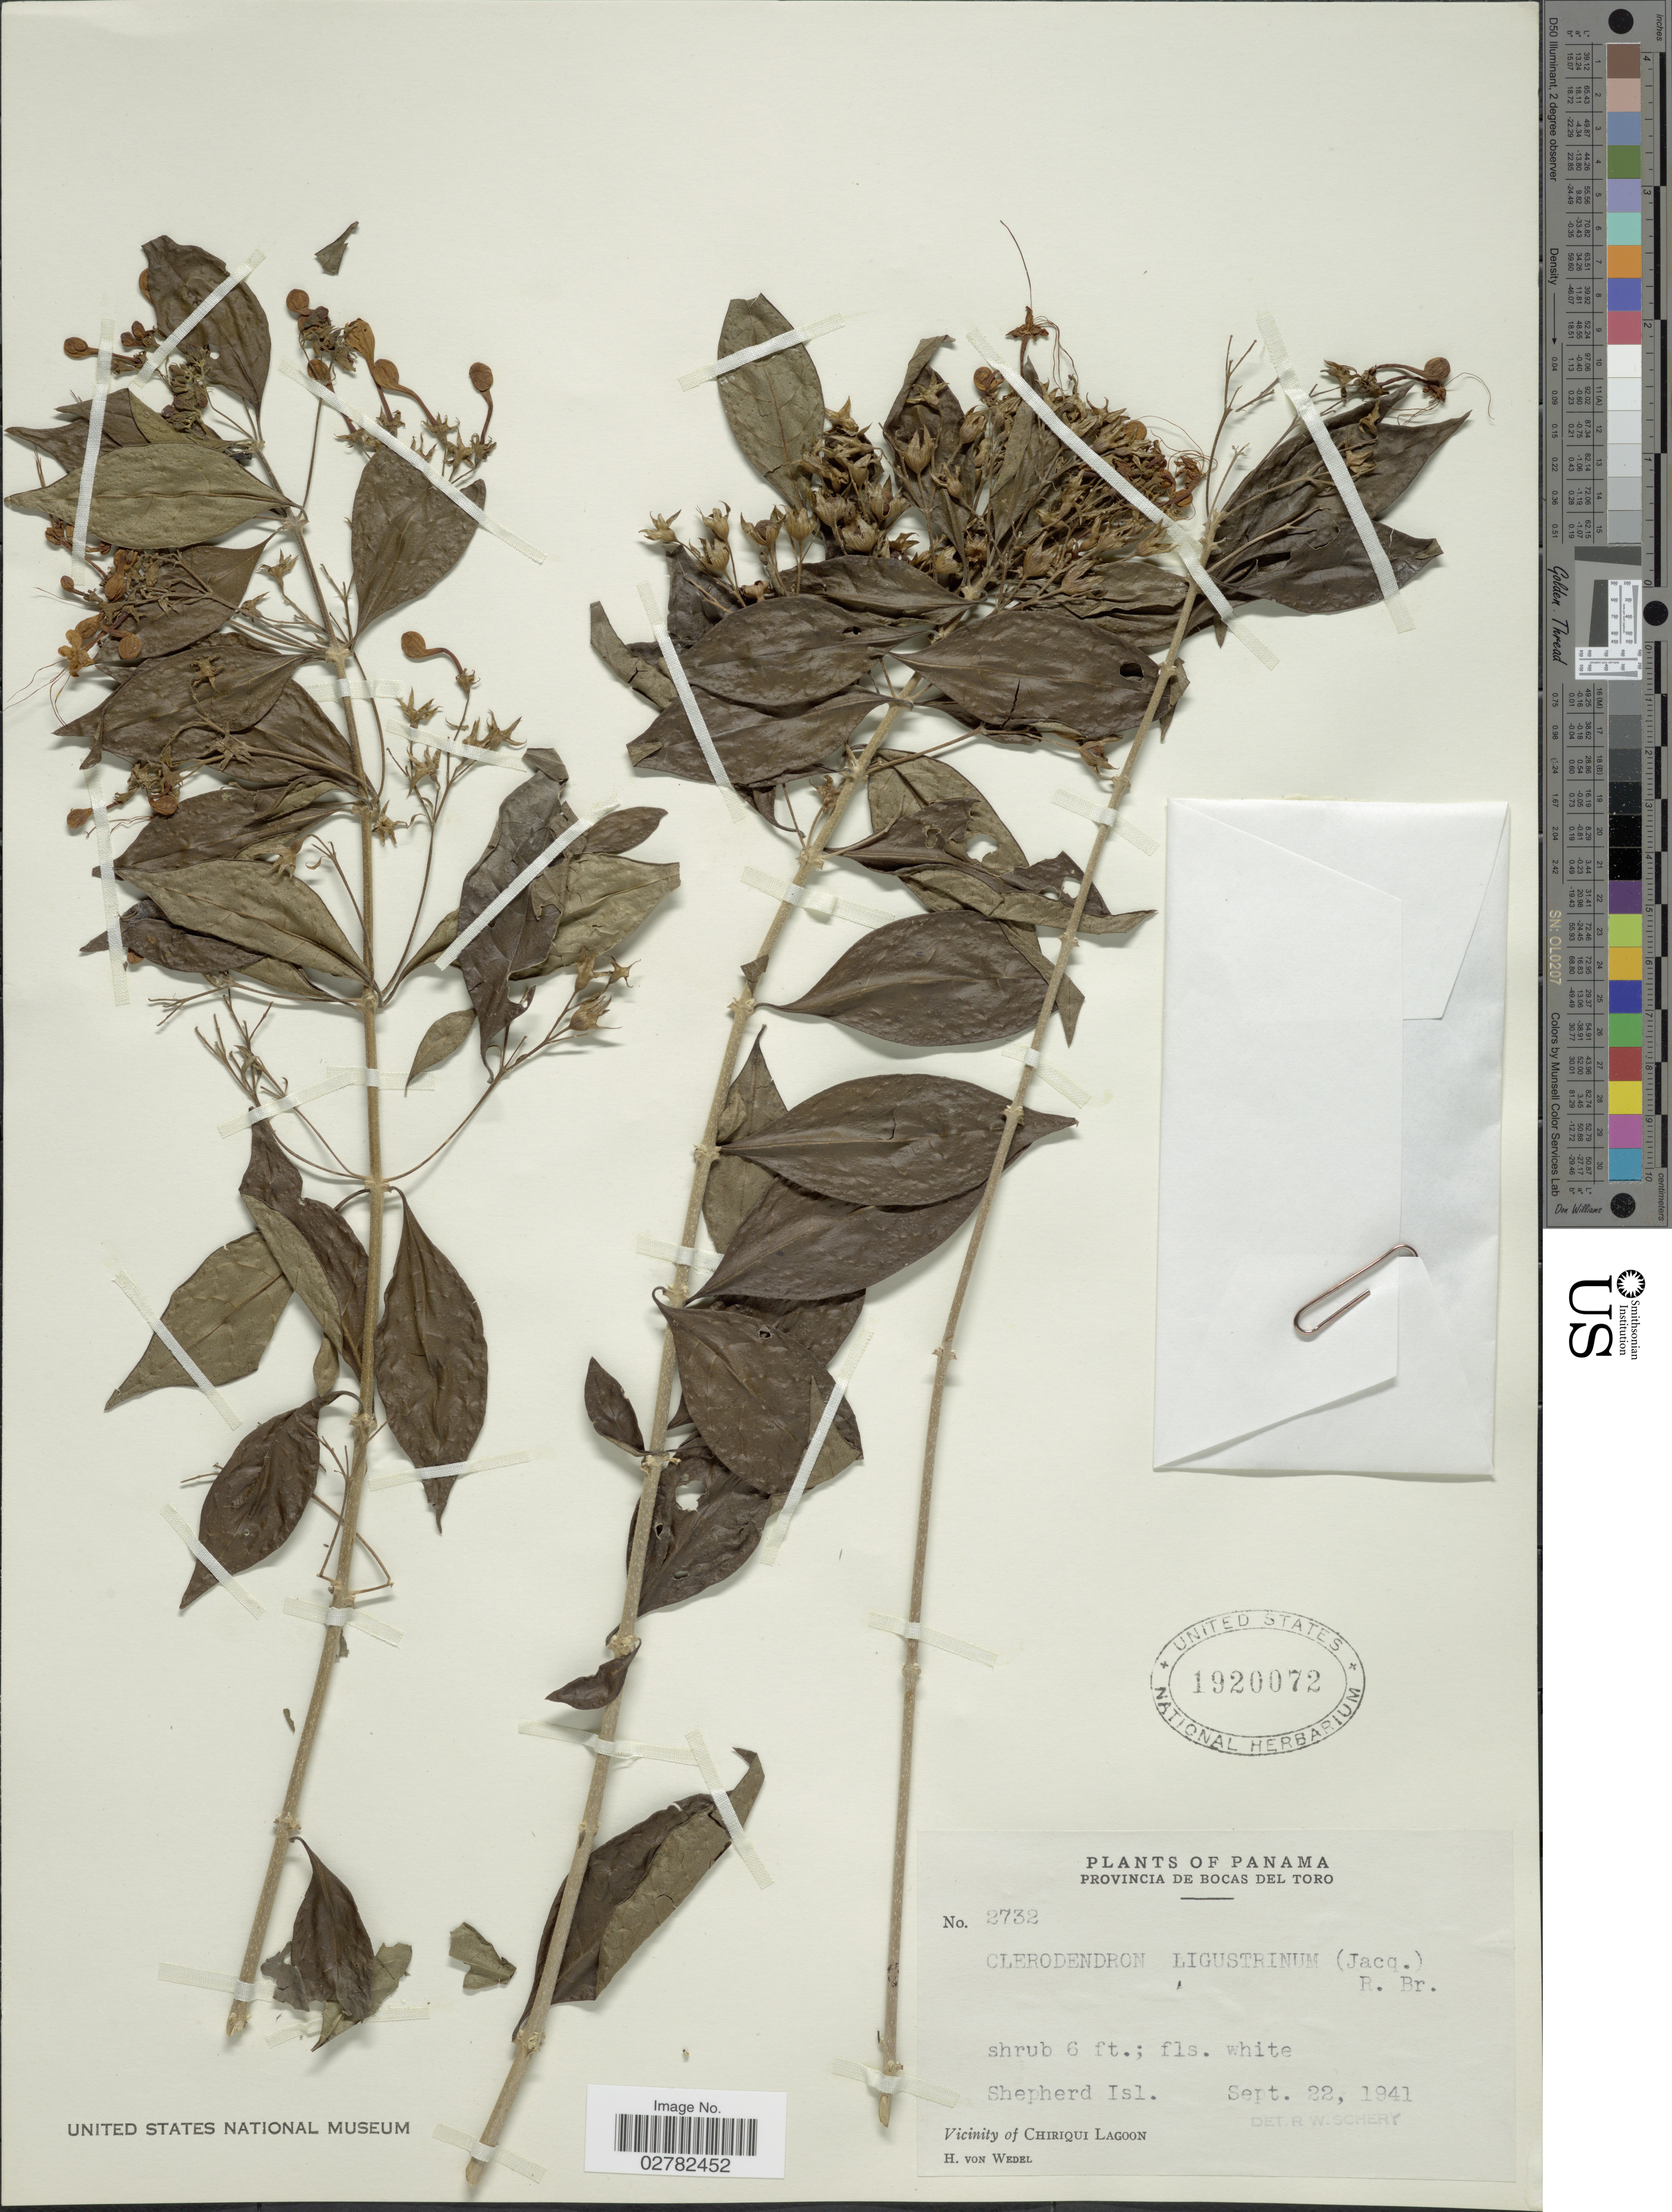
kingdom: Plantae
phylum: Tracheophyta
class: Magnoliopsida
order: Lamiales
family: Lamiaceae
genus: Clerodendrum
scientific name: Clerodendrum ligustrinum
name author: (Jacq.) R. Br.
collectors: H. von Wedel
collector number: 2732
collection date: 1941-09-22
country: Panama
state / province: Bocas del Toro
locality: Provincia de Bocas del Toro, Sheperd Isl., Vicinity of Chiriqui Lagoon.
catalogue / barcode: US 1920072